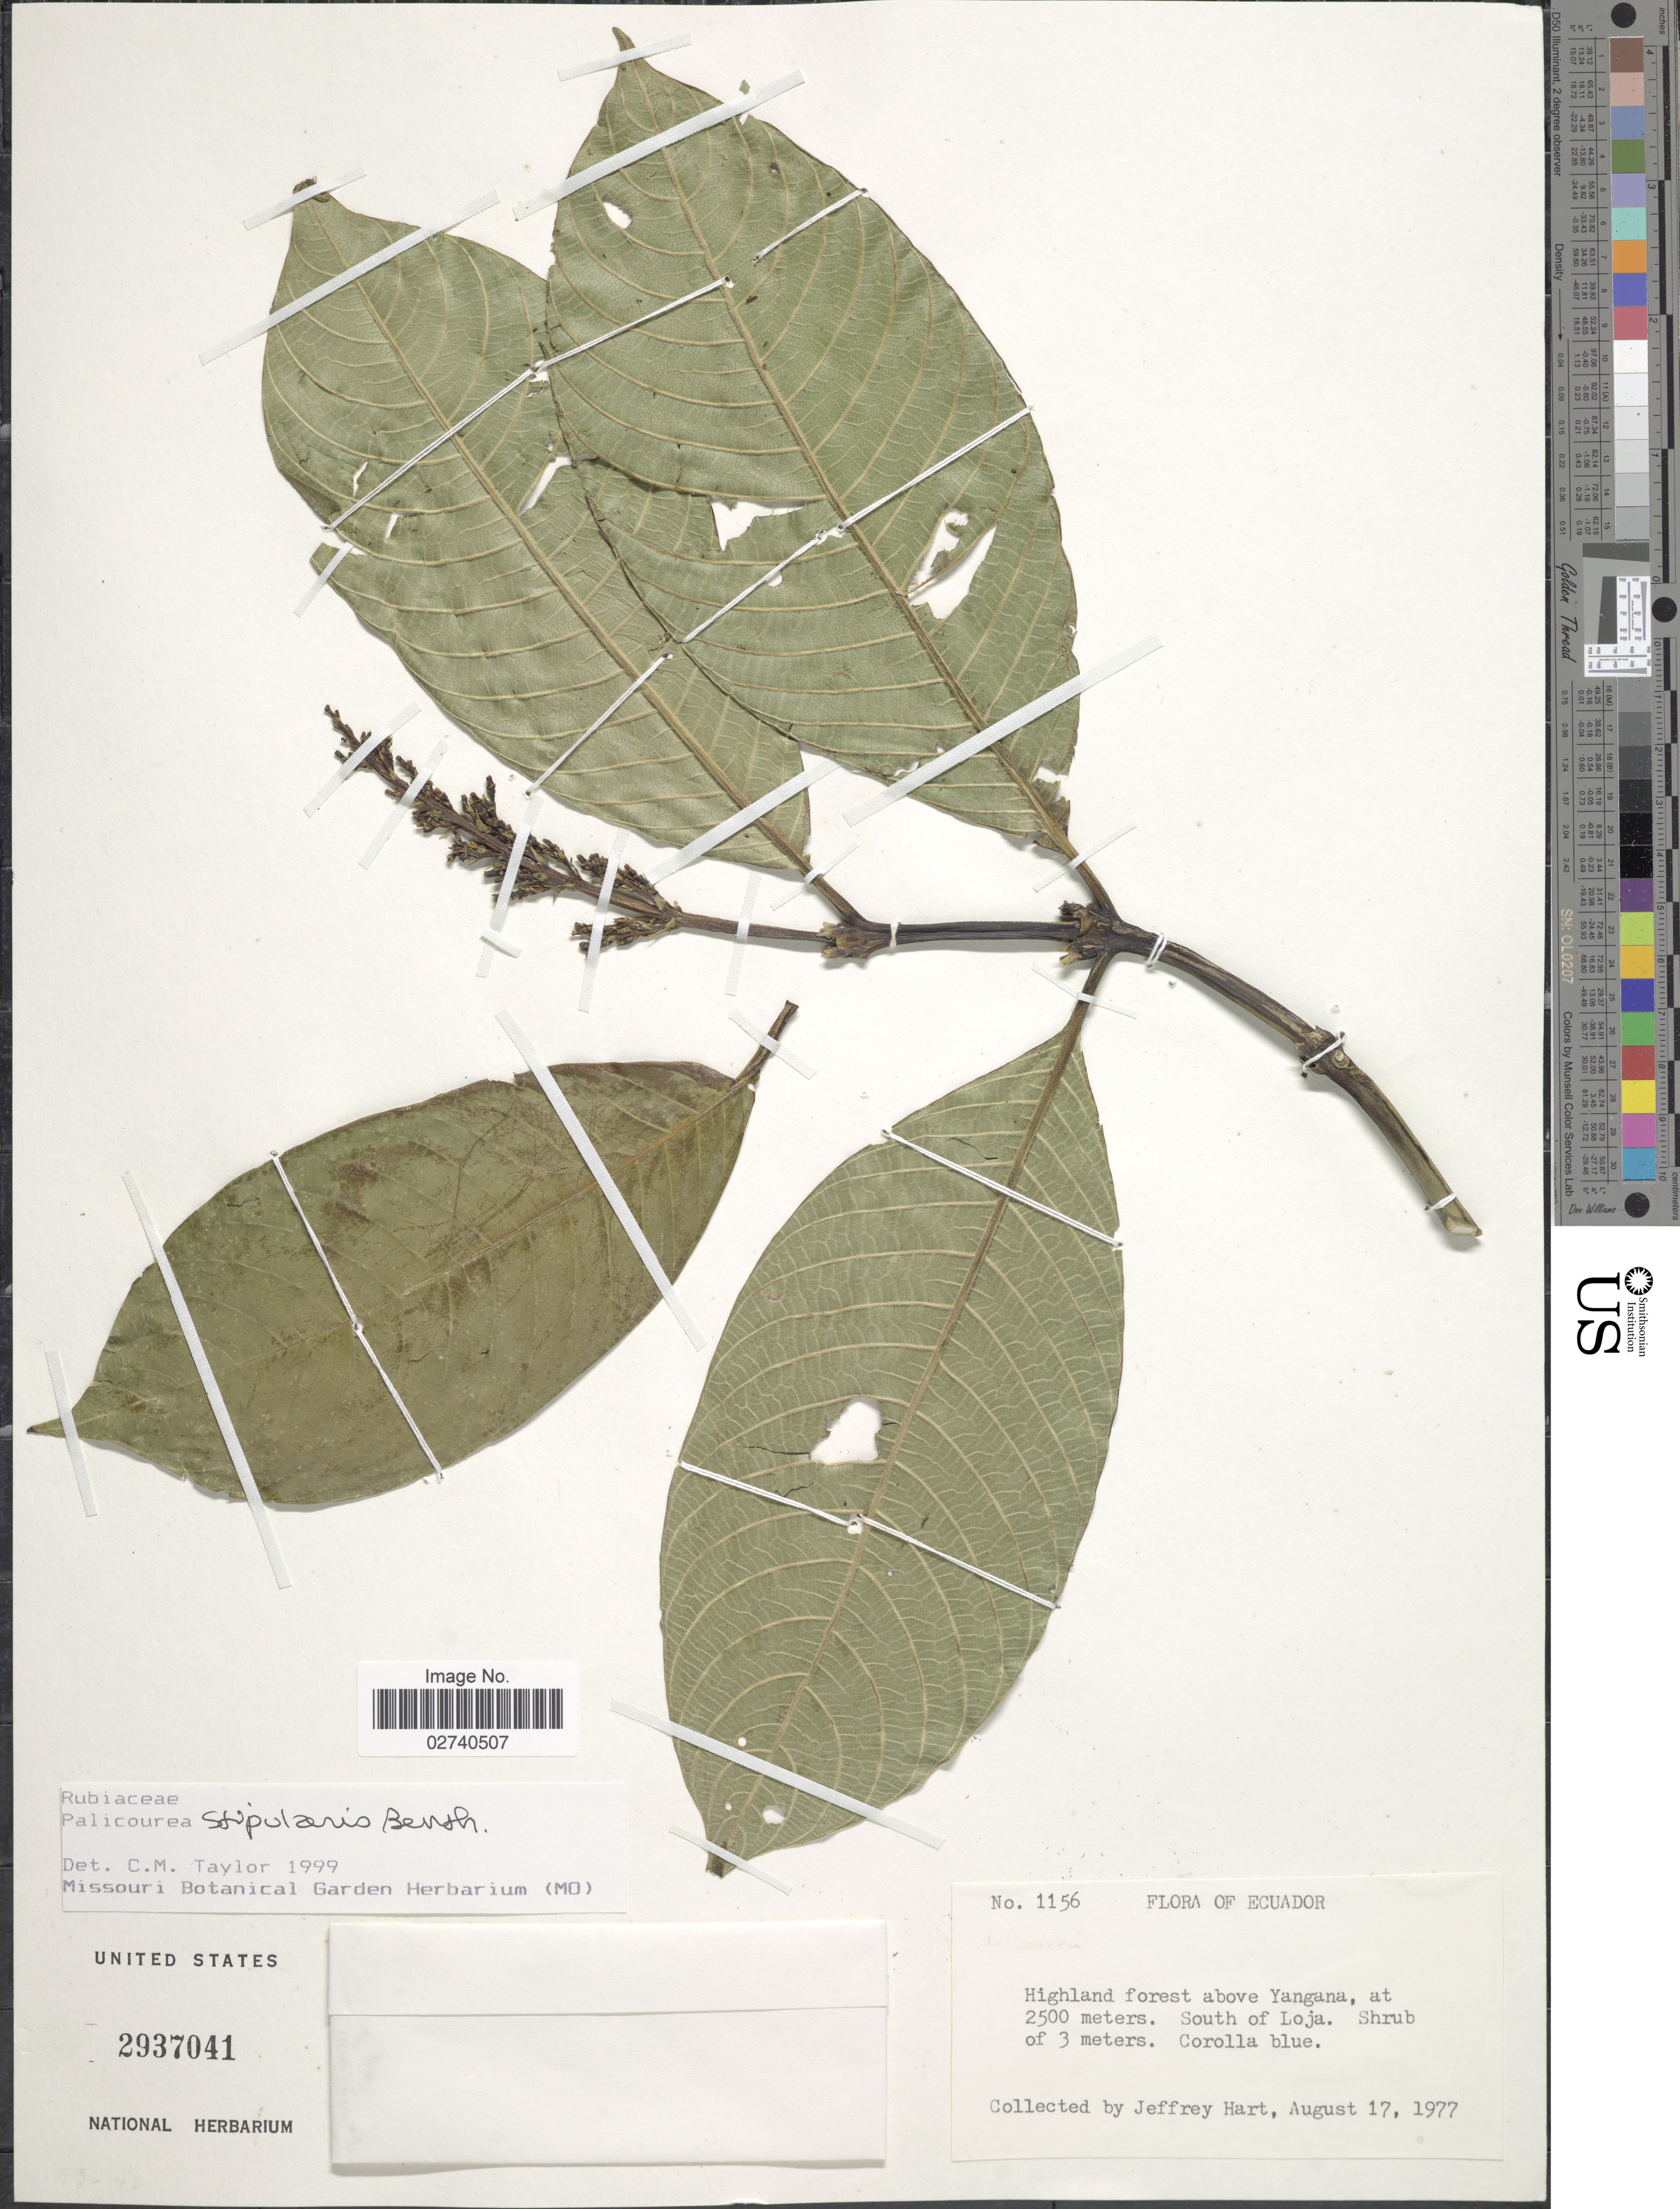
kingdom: Plantae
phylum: Tracheophyta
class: Magnoliopsida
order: Gentianales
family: Rubiaceae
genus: Palicourea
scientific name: Palicourea stipularis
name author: Benth.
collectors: J. A. Hart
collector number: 1156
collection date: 1977-08-17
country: Ecuador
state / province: Loja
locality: Highland forest above Yangana, South of Loja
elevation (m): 2500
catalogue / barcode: US 2937041